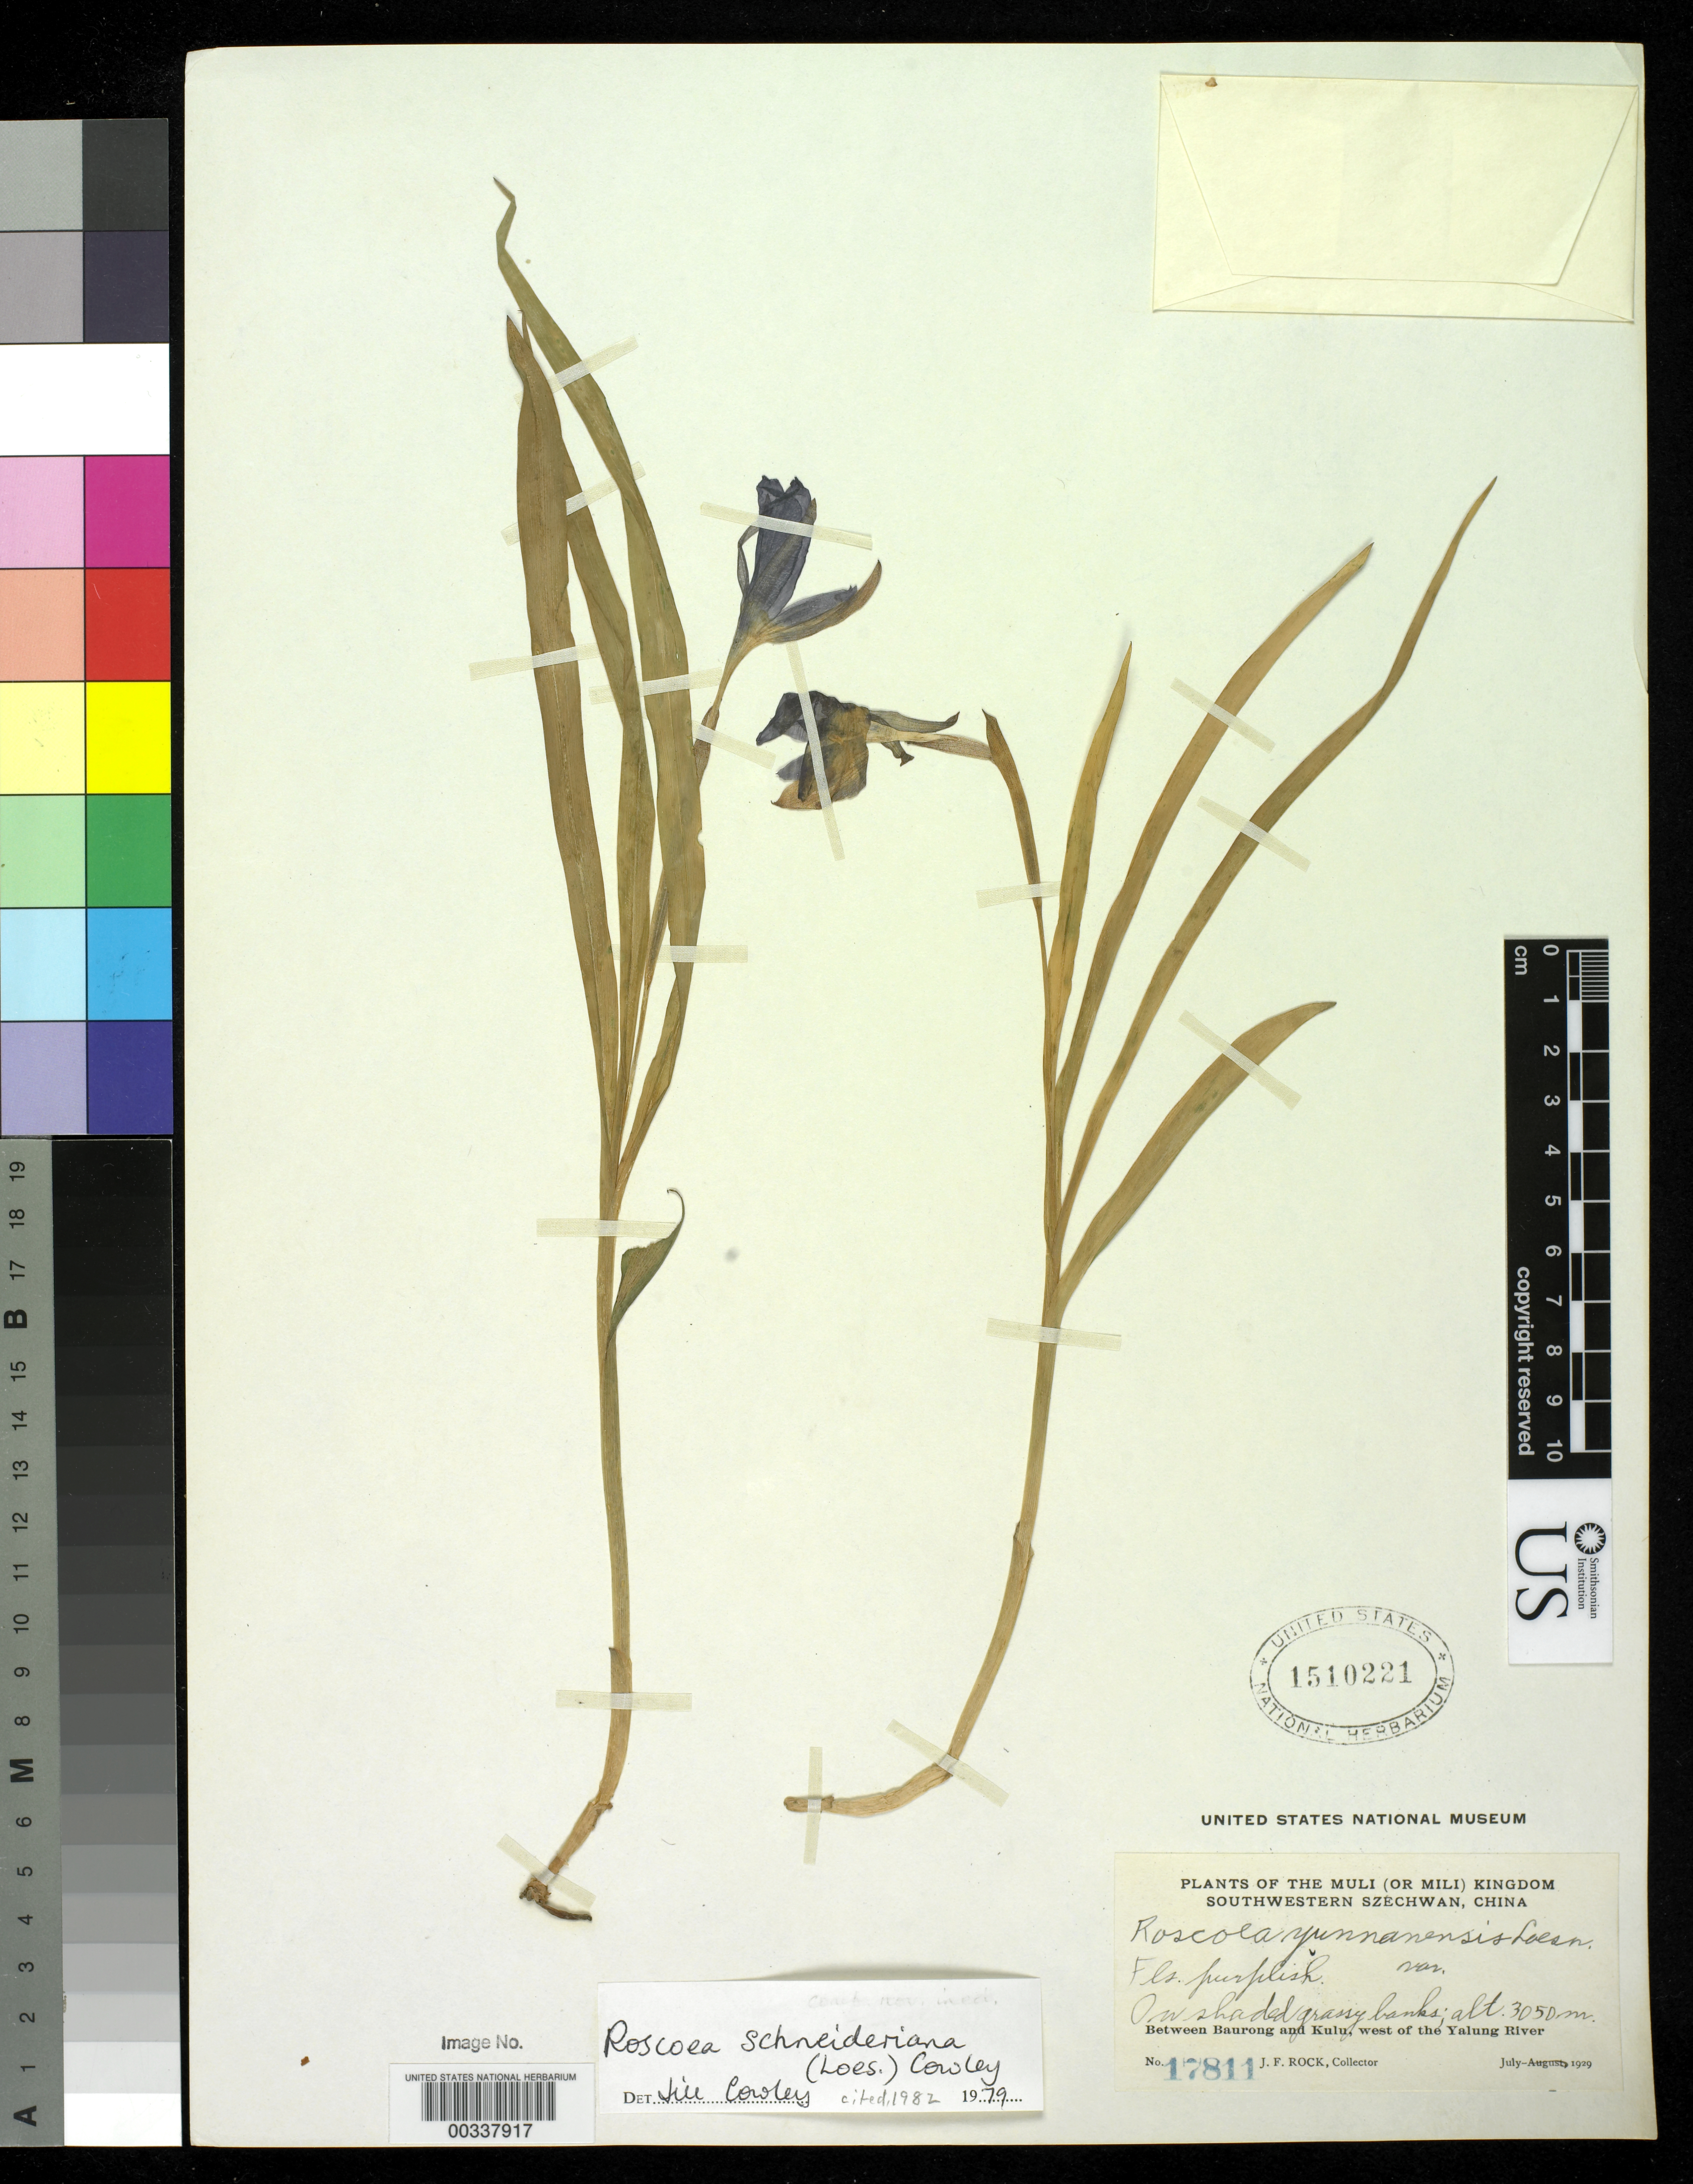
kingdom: Plantae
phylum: Tracheophyta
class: Liliopsida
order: Zingiberales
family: Zingiberaceae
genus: Roscoea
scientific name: Roscoea schneideriana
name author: (Loes.) Cowley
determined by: Cowley, J.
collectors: J. F. Rock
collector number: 17811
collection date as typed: Jul 1929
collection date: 1929-07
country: China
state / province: Sichuan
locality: Plants of the muli (or mili) kingdom southwestern szechwan, between baurong and kulu, w of yalung river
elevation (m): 3050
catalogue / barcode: US 1510221